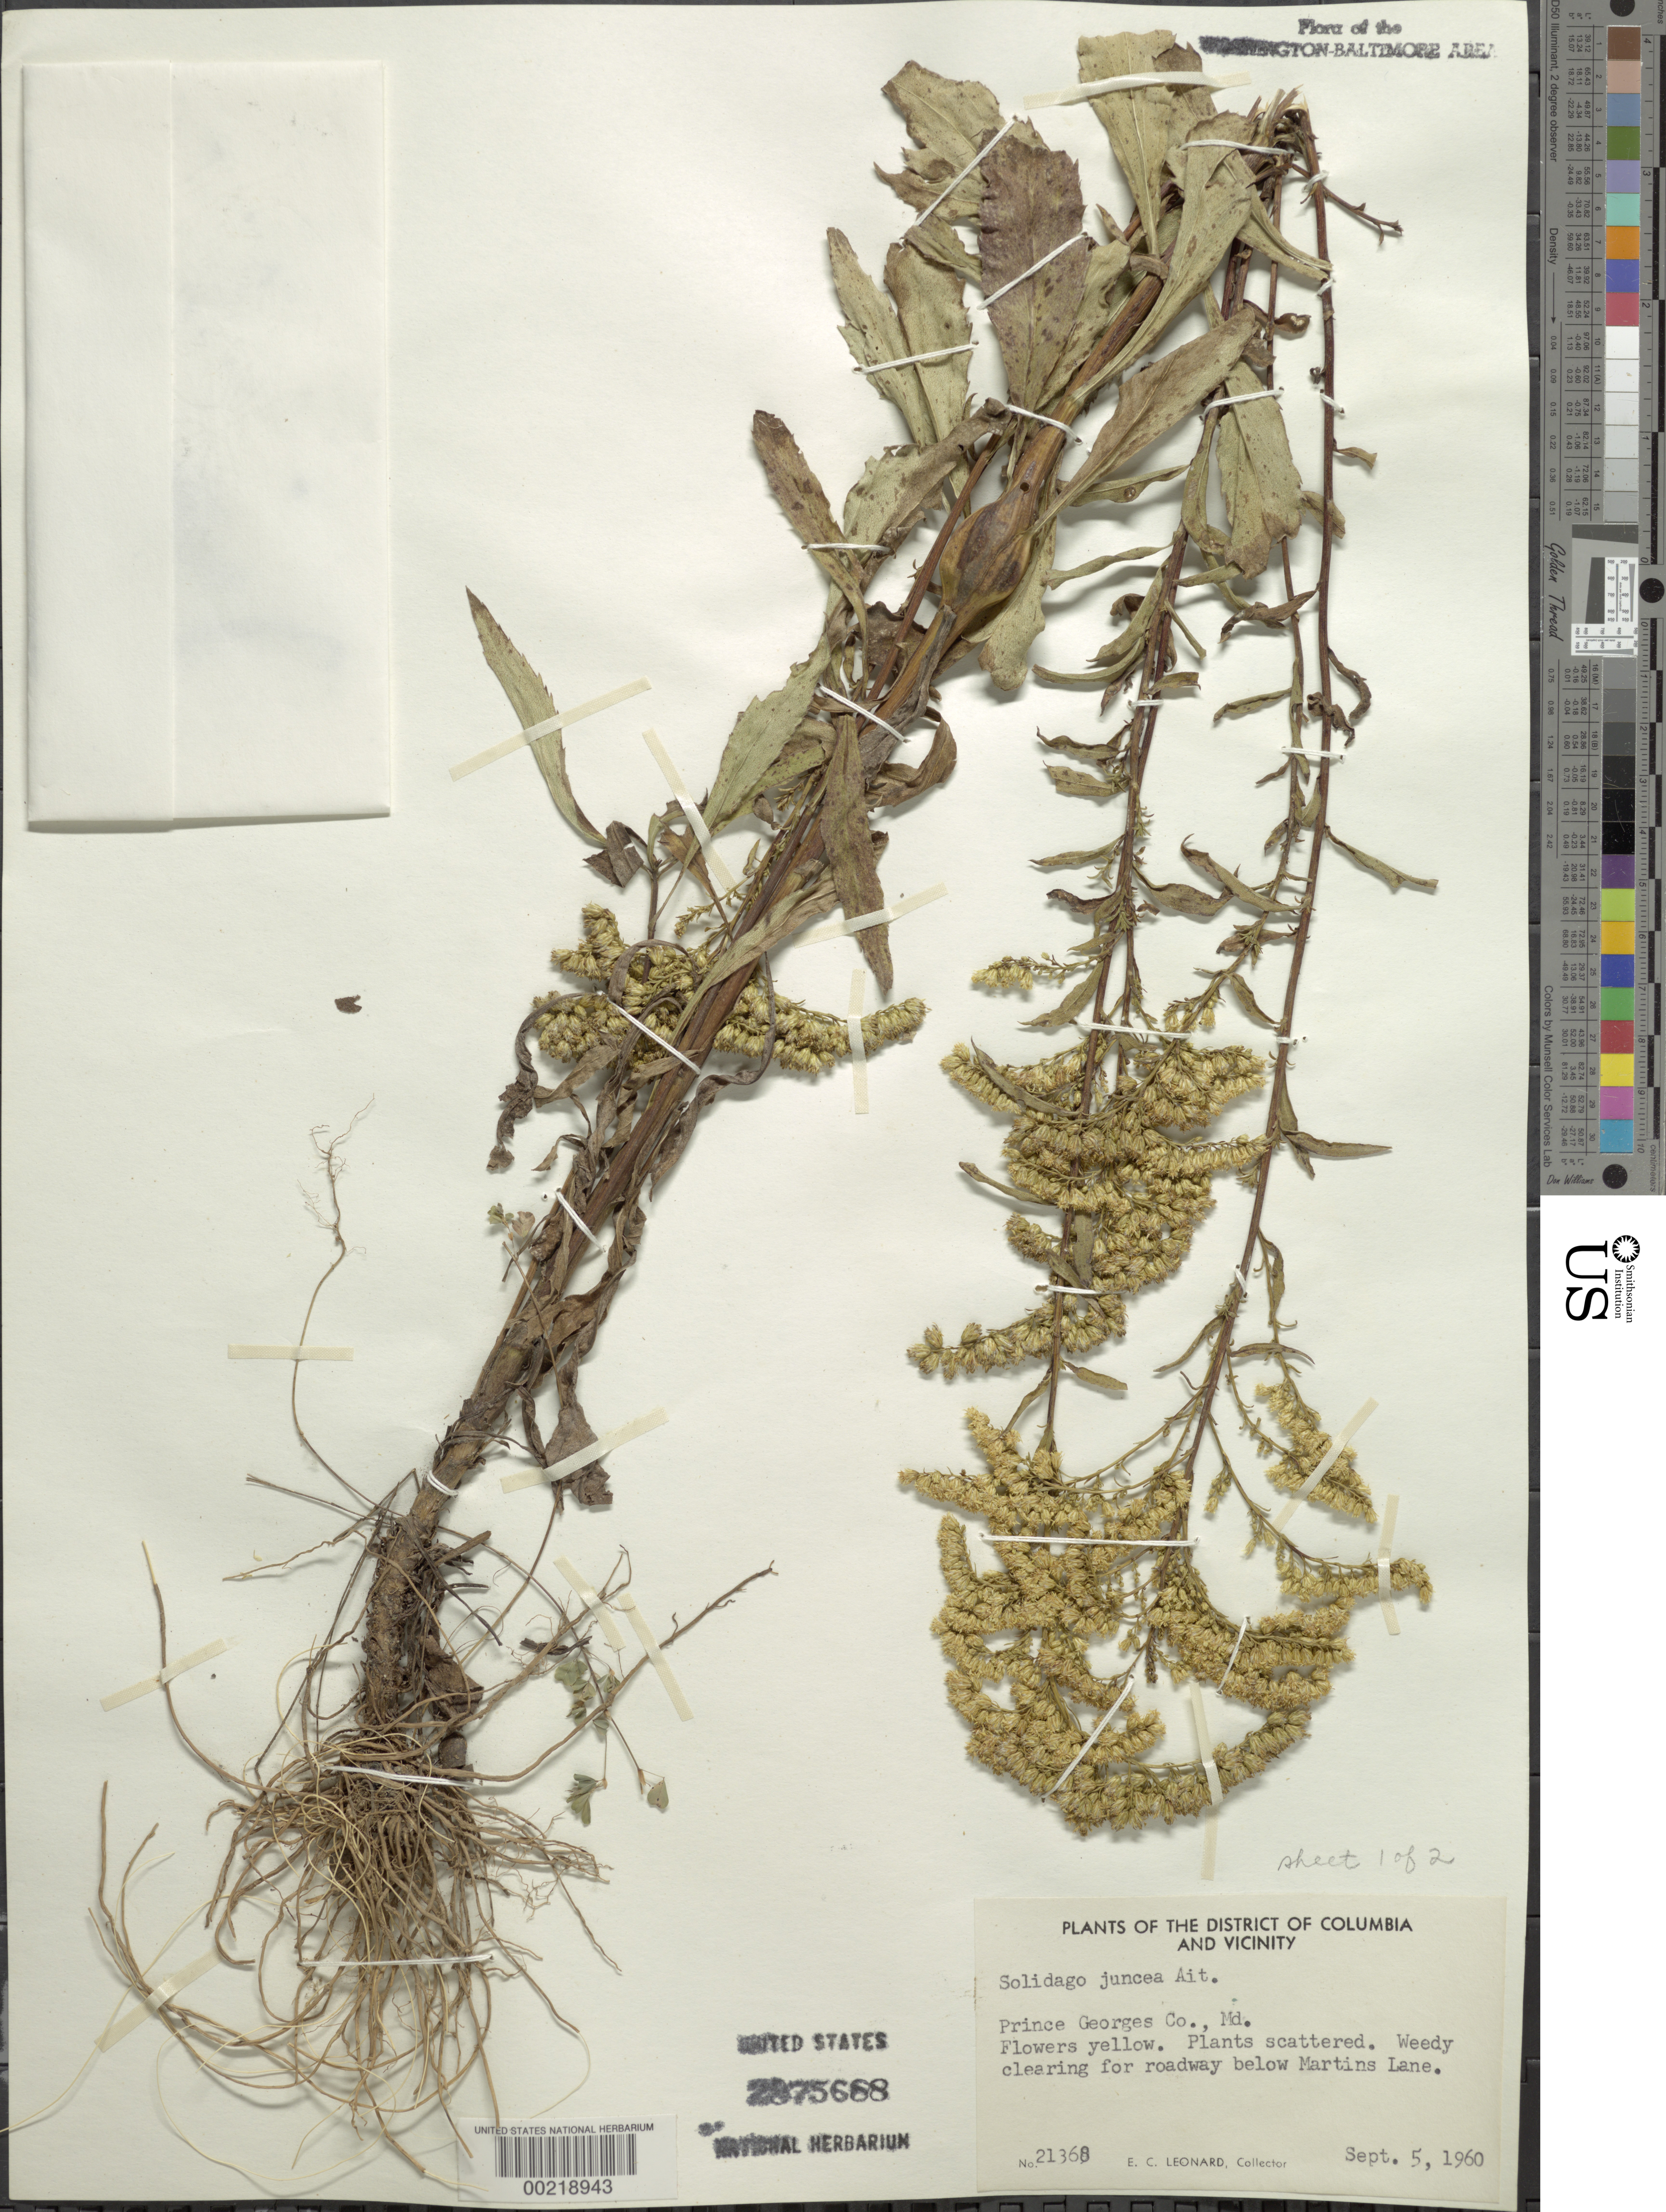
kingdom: Plantae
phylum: Tracheophyta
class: Magnoliopsida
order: Asterales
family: Asteraceae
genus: Solidago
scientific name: Solidago juncea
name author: Aiton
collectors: E. C. Leonard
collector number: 21368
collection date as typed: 05 Sep 1960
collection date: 1960-09-05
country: United States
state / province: Maryland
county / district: Prince George's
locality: Briar Ditch Valley below Martins Lane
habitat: Cleared roadway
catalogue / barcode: US 2875688